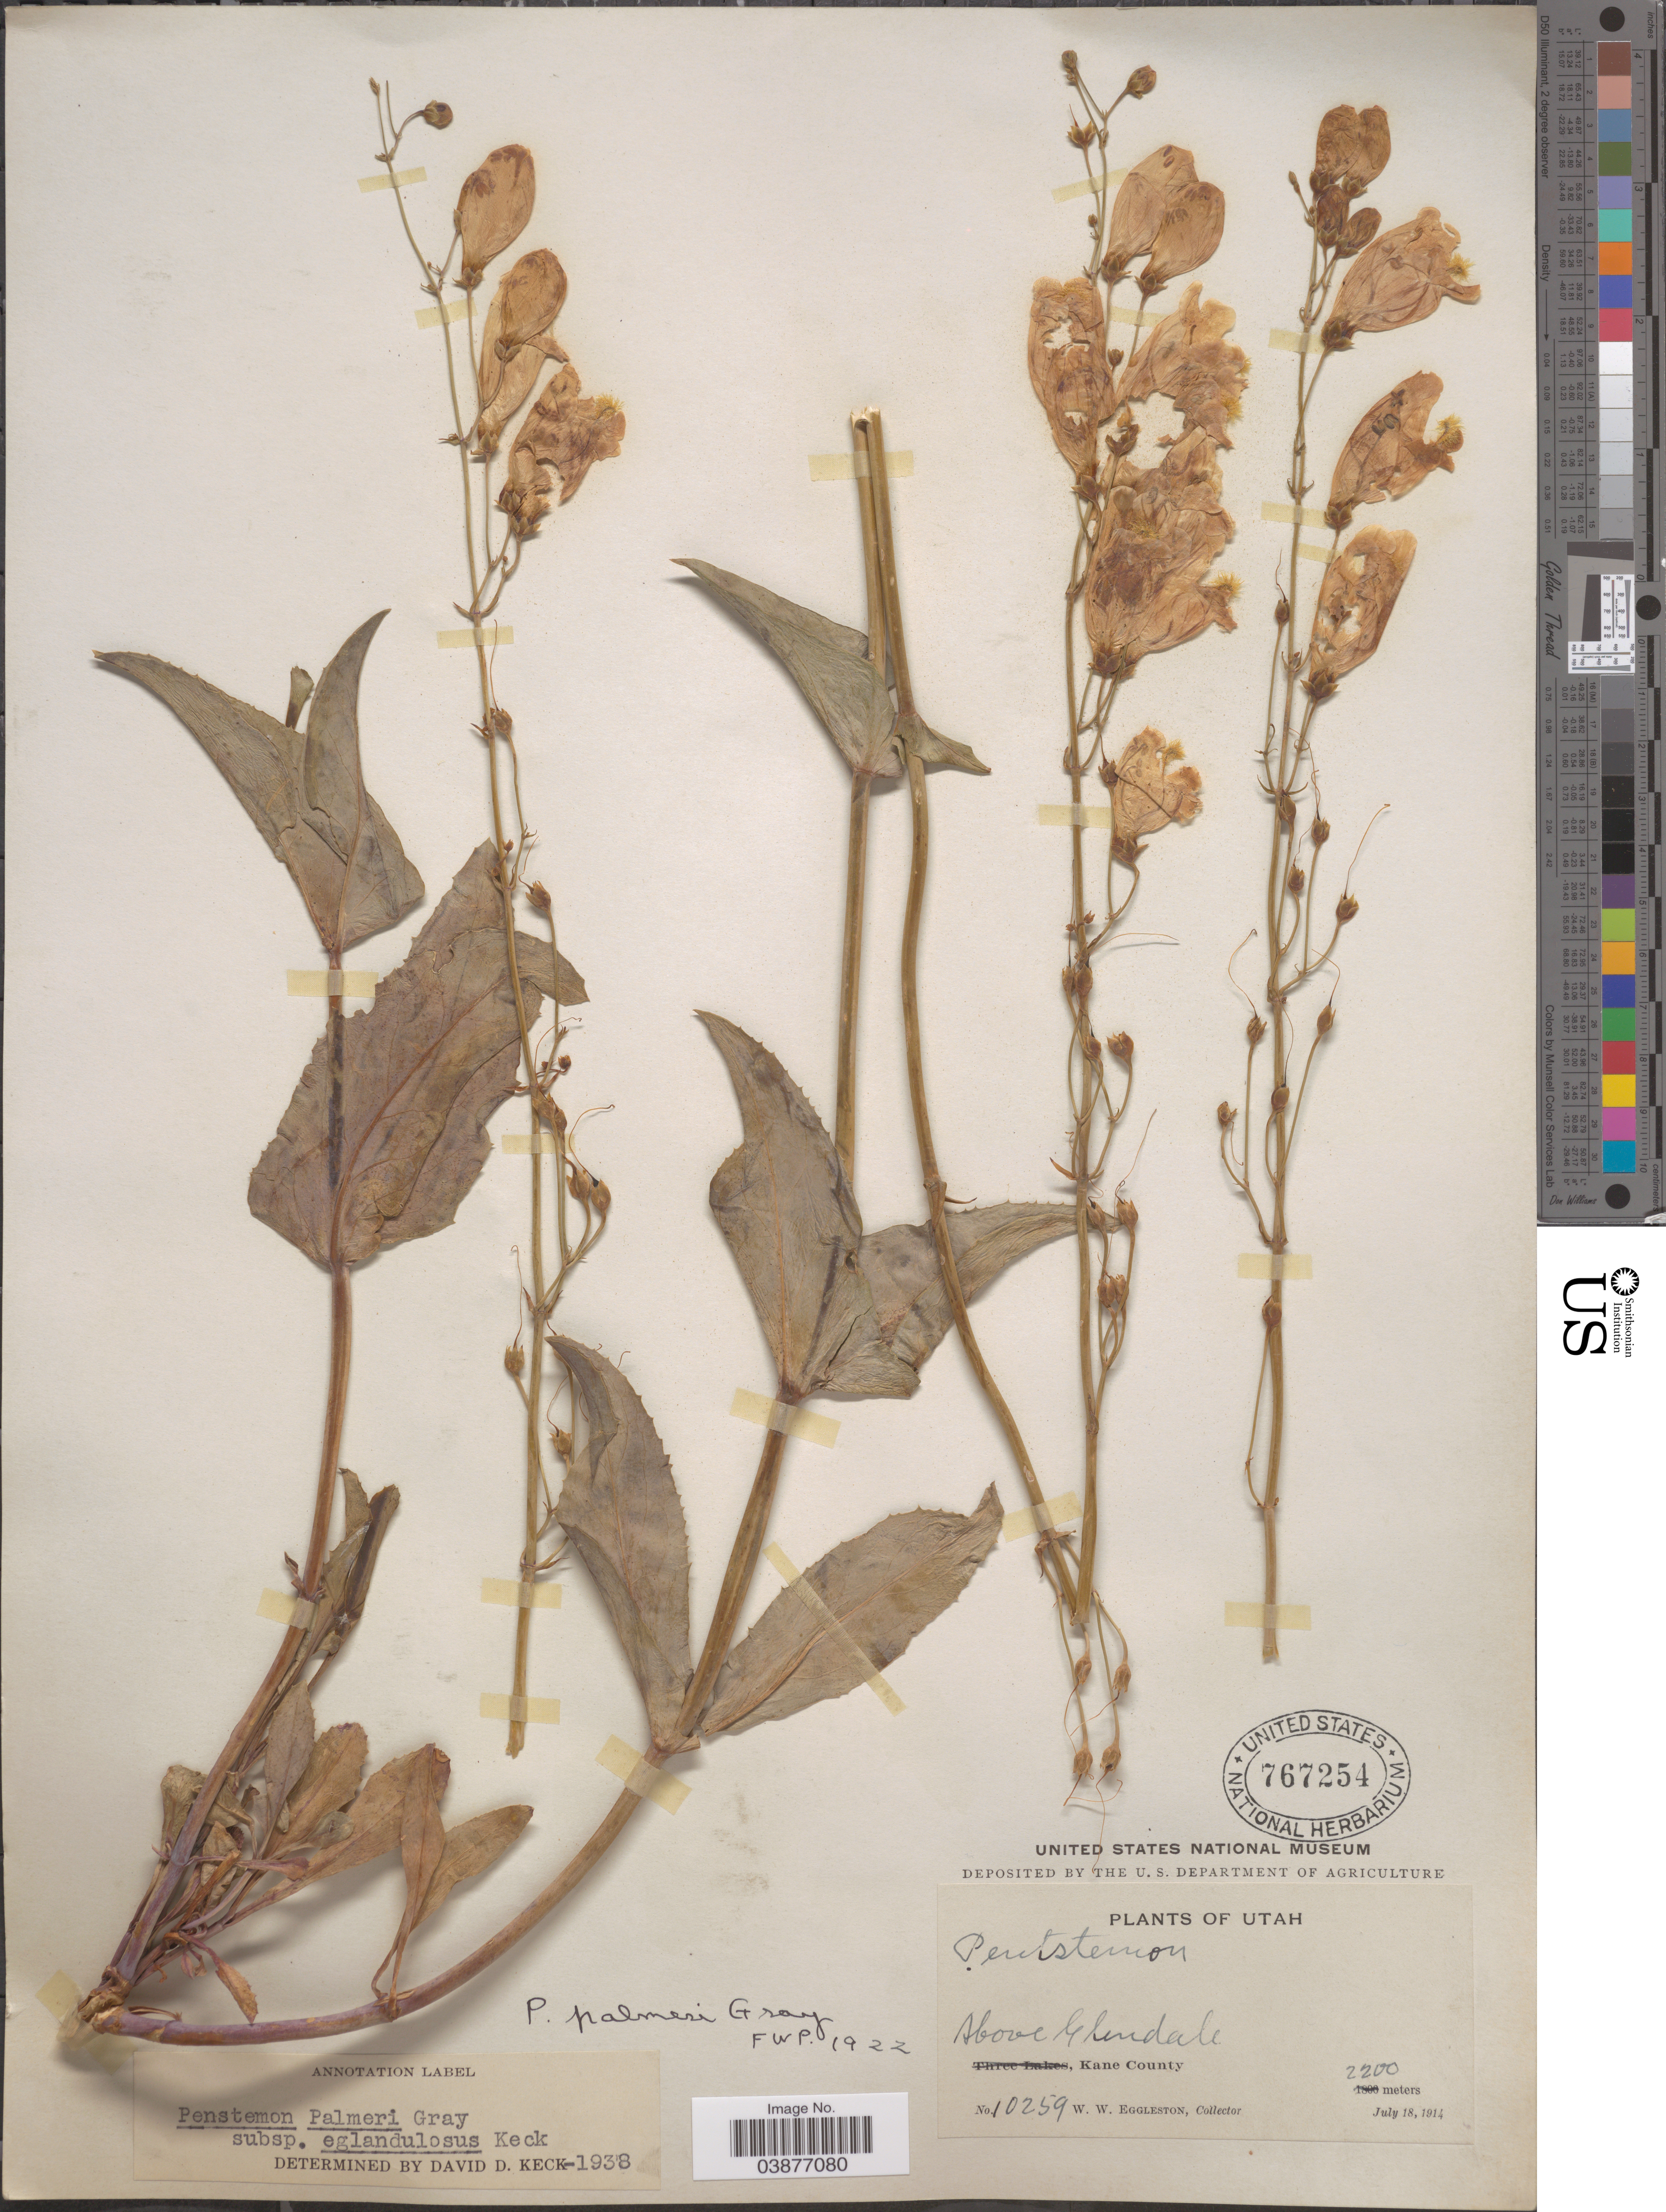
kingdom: Plantae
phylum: Tracheophyta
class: Magnoliopsida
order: Lamiales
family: Plantaginaceae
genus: Penstemon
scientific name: Penstemon palmeri subsp. eglandulosus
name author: D.D. Keck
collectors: W. W. Eggleston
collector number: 10259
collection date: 1914-07-18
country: United States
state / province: Utah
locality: Above Glindale, Kane County.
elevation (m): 2200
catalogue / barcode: US 767254